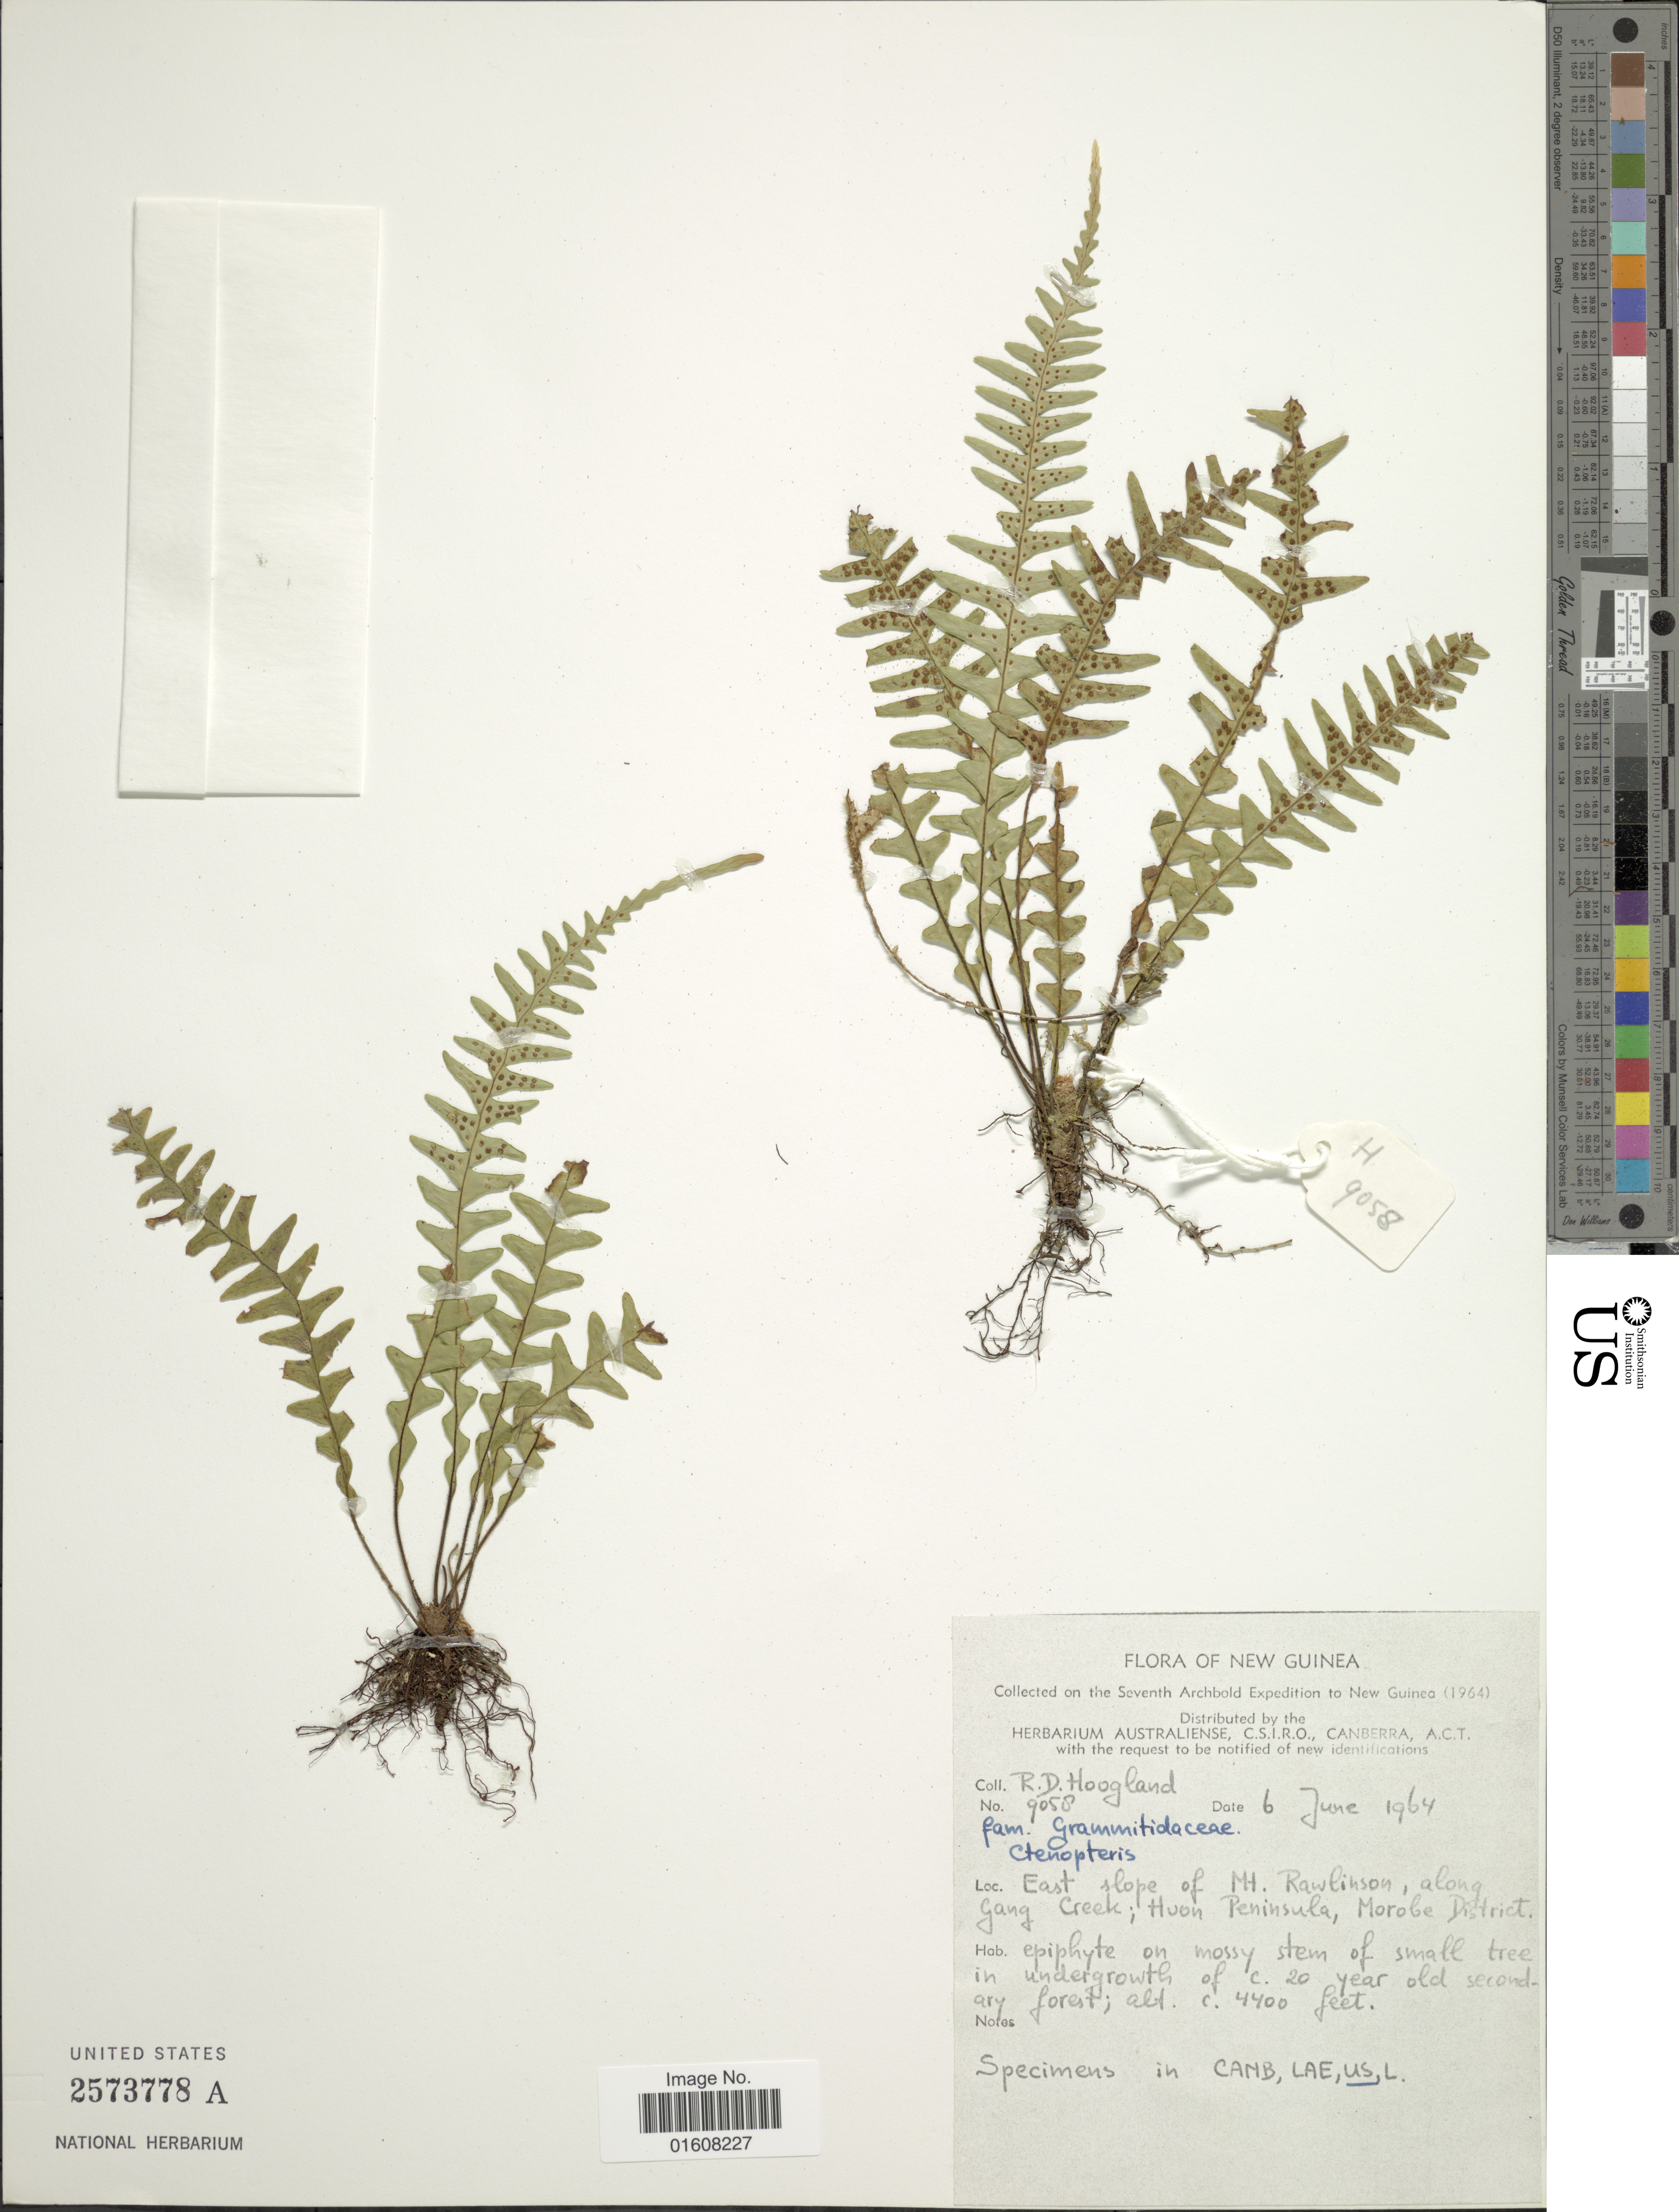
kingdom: Plantae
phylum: Tracheophyta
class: Polypodiopsida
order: Polypodiales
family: Polypodiaceae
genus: Grammitis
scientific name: Grammitis sp.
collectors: R. D. Hoogland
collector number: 9058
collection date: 1964-06-06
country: Papua New Guinea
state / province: Morobe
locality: New Guinea. East slope of Mt. Rawlinson, along Gang Creek; Huon Peninsula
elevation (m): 1341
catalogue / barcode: US 2573778A